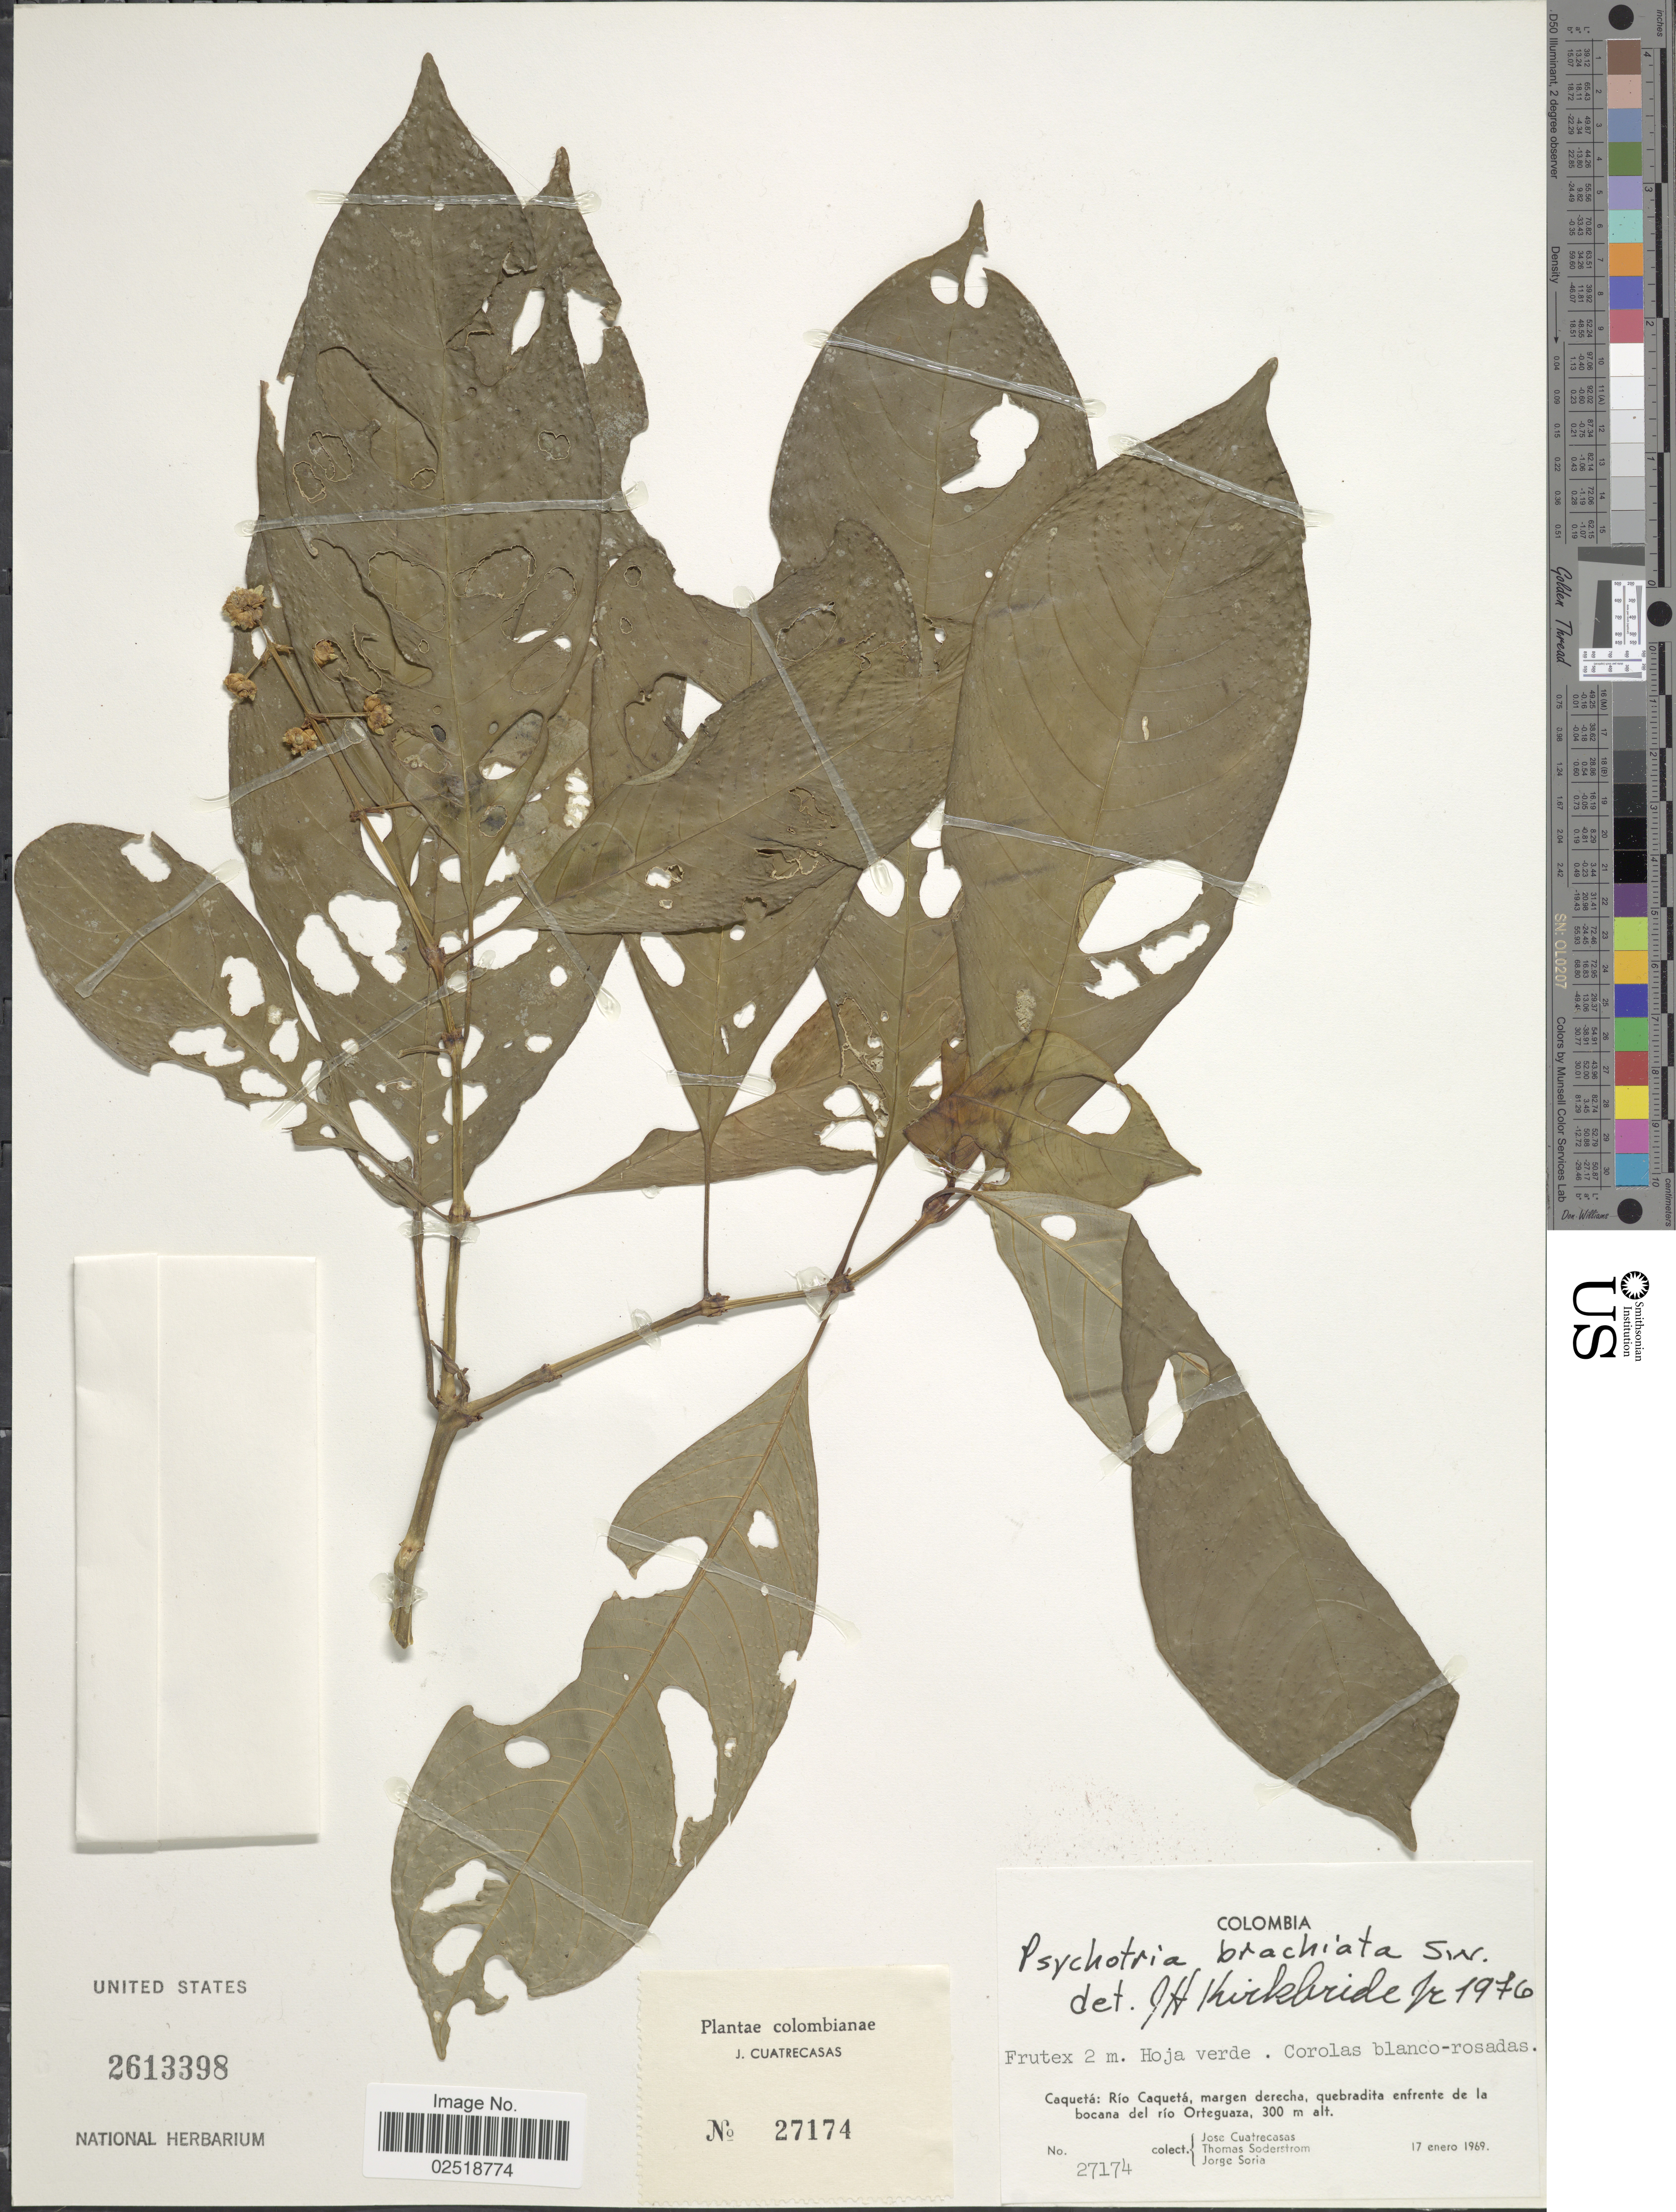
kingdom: Plantae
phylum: Tracheophyta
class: Magnoliopsida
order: Gentianales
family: Rubiaceae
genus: Psychotria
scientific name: Psychotria caerulea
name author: Ruiz & Pav.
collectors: J. Cuatrecasas, T. R. Soderstrom & J. Soria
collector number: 27174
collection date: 1969-01-17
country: Colombia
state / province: Caquetá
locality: Río Caquetá, margen derecha, quebradita enfrente de la bocana del río Orteguaza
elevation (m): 300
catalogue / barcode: US 2613398